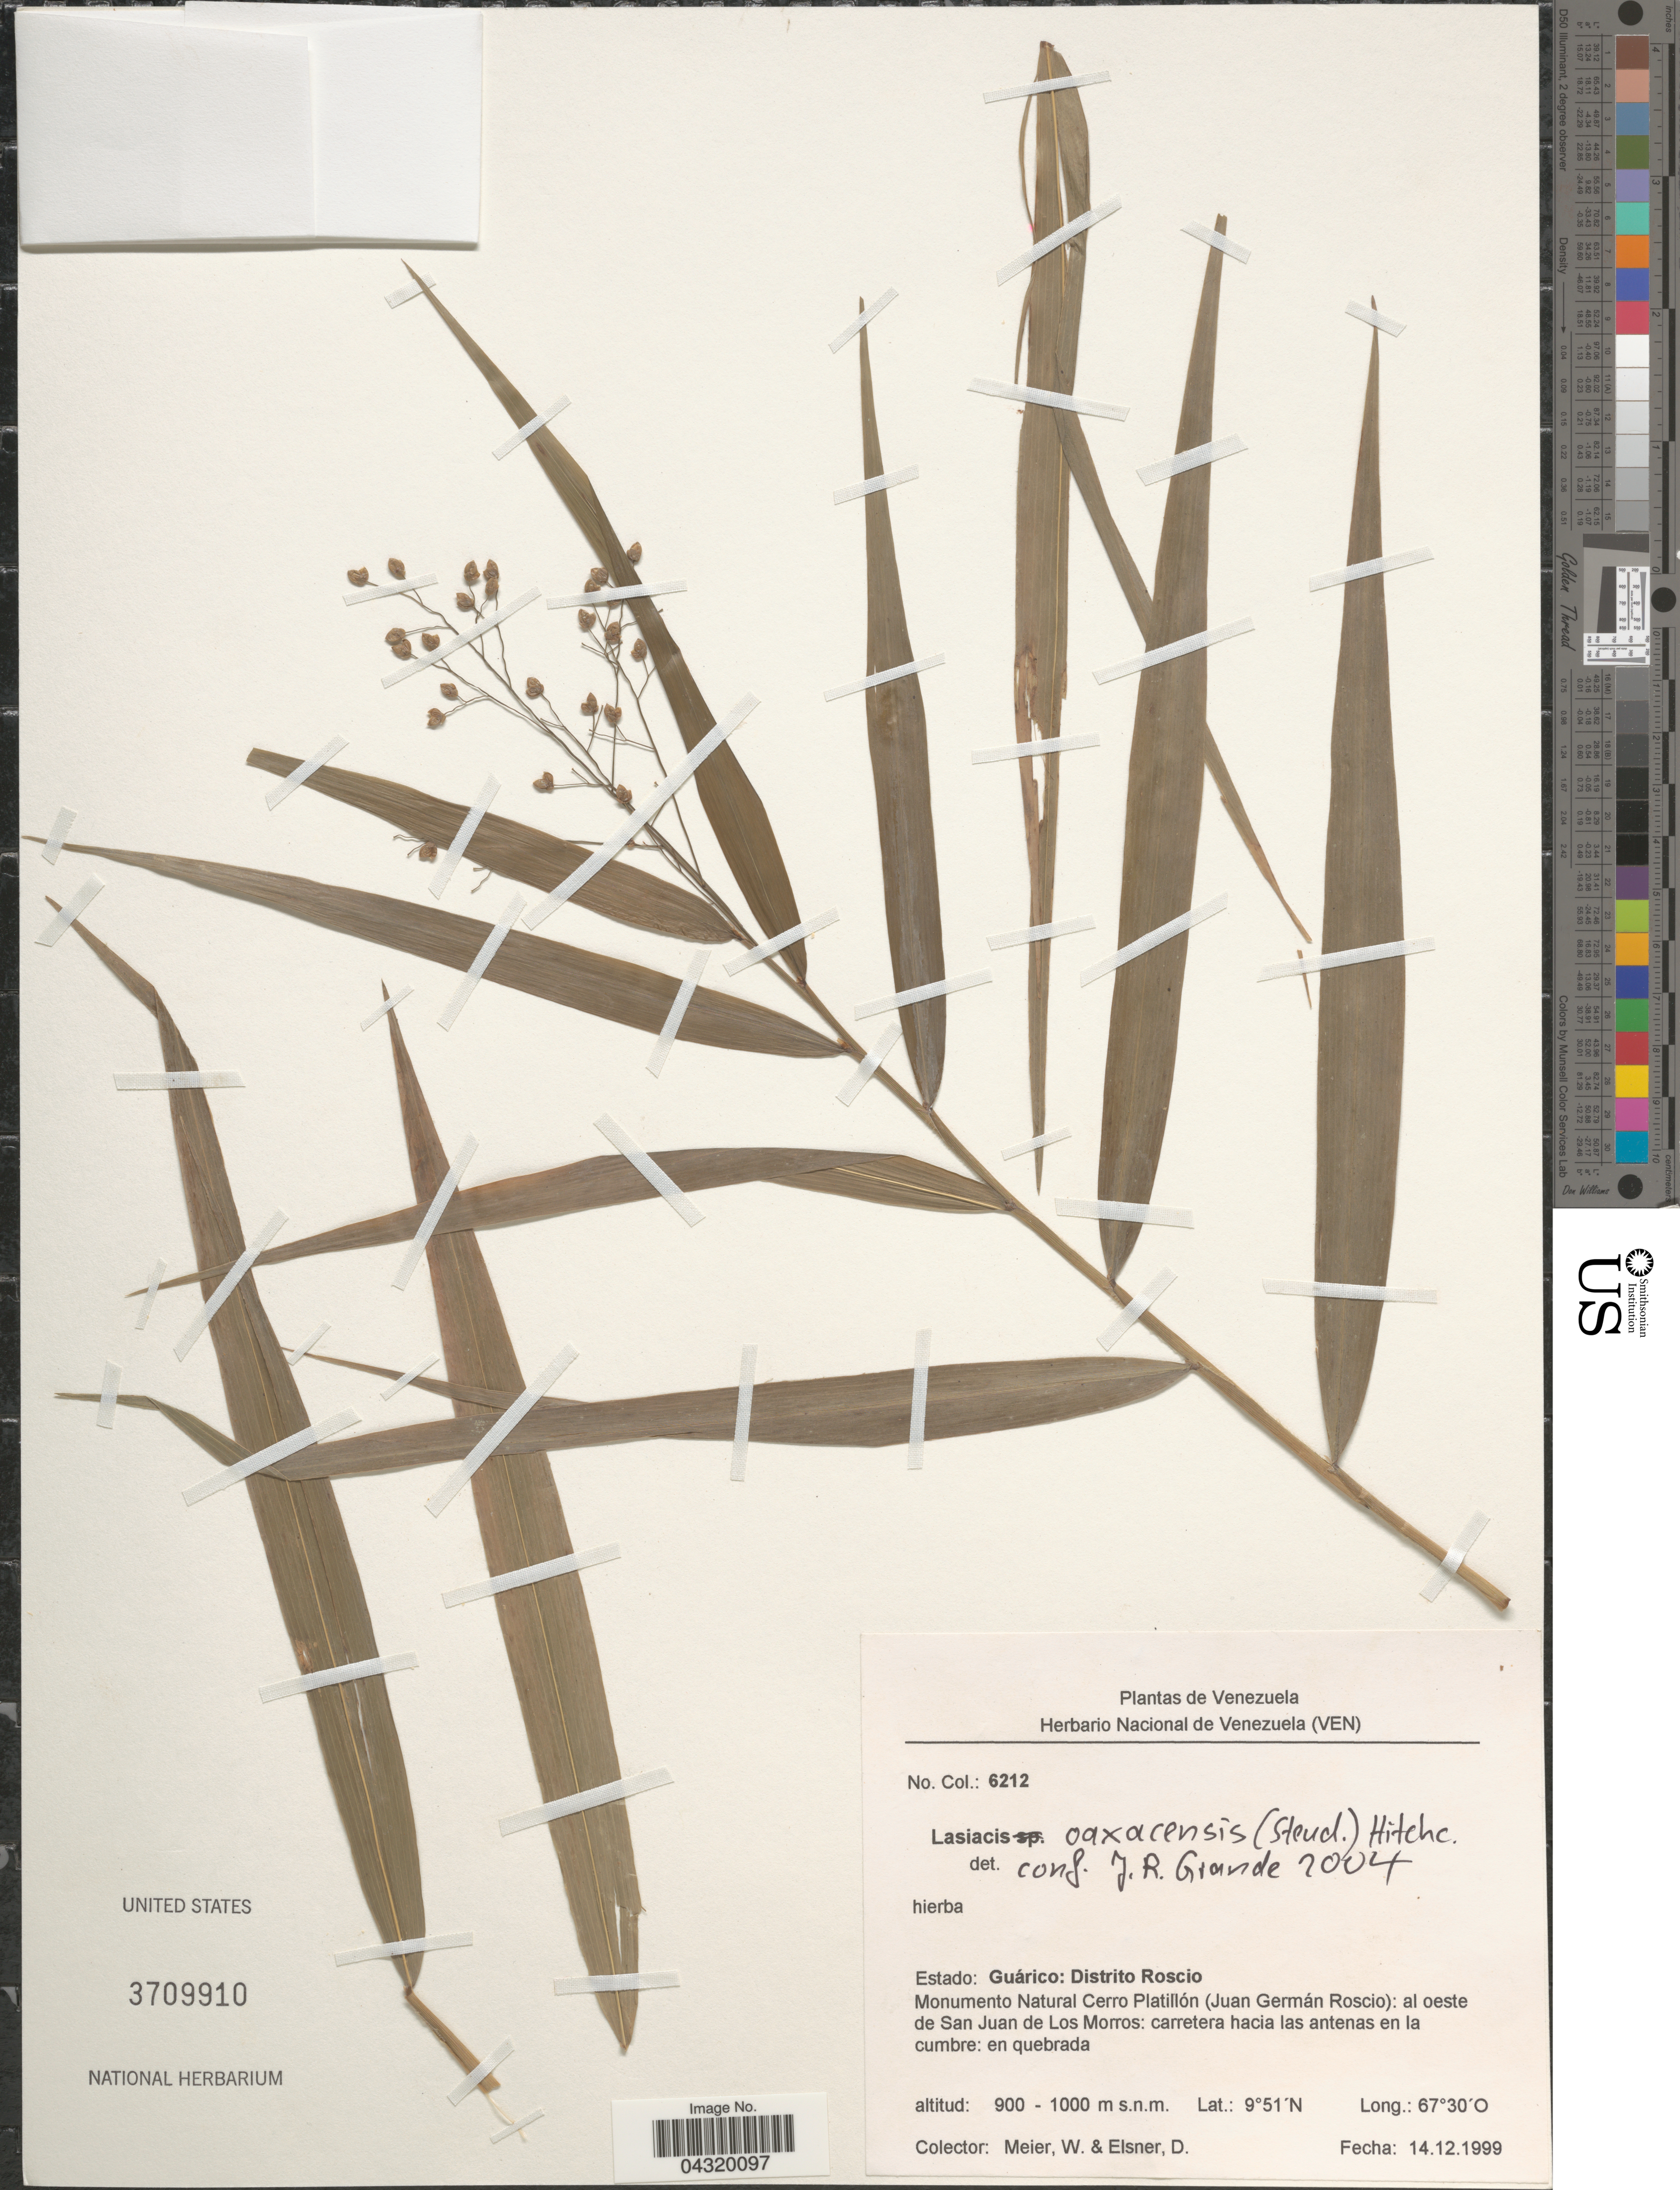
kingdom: Plantae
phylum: Tracheophyta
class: Liliopsida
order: Poales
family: Poaceae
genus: Lasiacis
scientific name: Lasiacis oaxacensis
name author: (Steud.) Hitchc.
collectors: W. Meier & D. Elsner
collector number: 6212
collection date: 1999-12-14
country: Venezuela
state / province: Guarico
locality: Distrito Roscio. Monumento Natural Cerro Platillón (Juan Germán Roscio): al oeste de San Juan de Los Morros: carretera hacia las antenas en la cumbre: en quebrada.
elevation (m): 900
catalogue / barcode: US 3709910